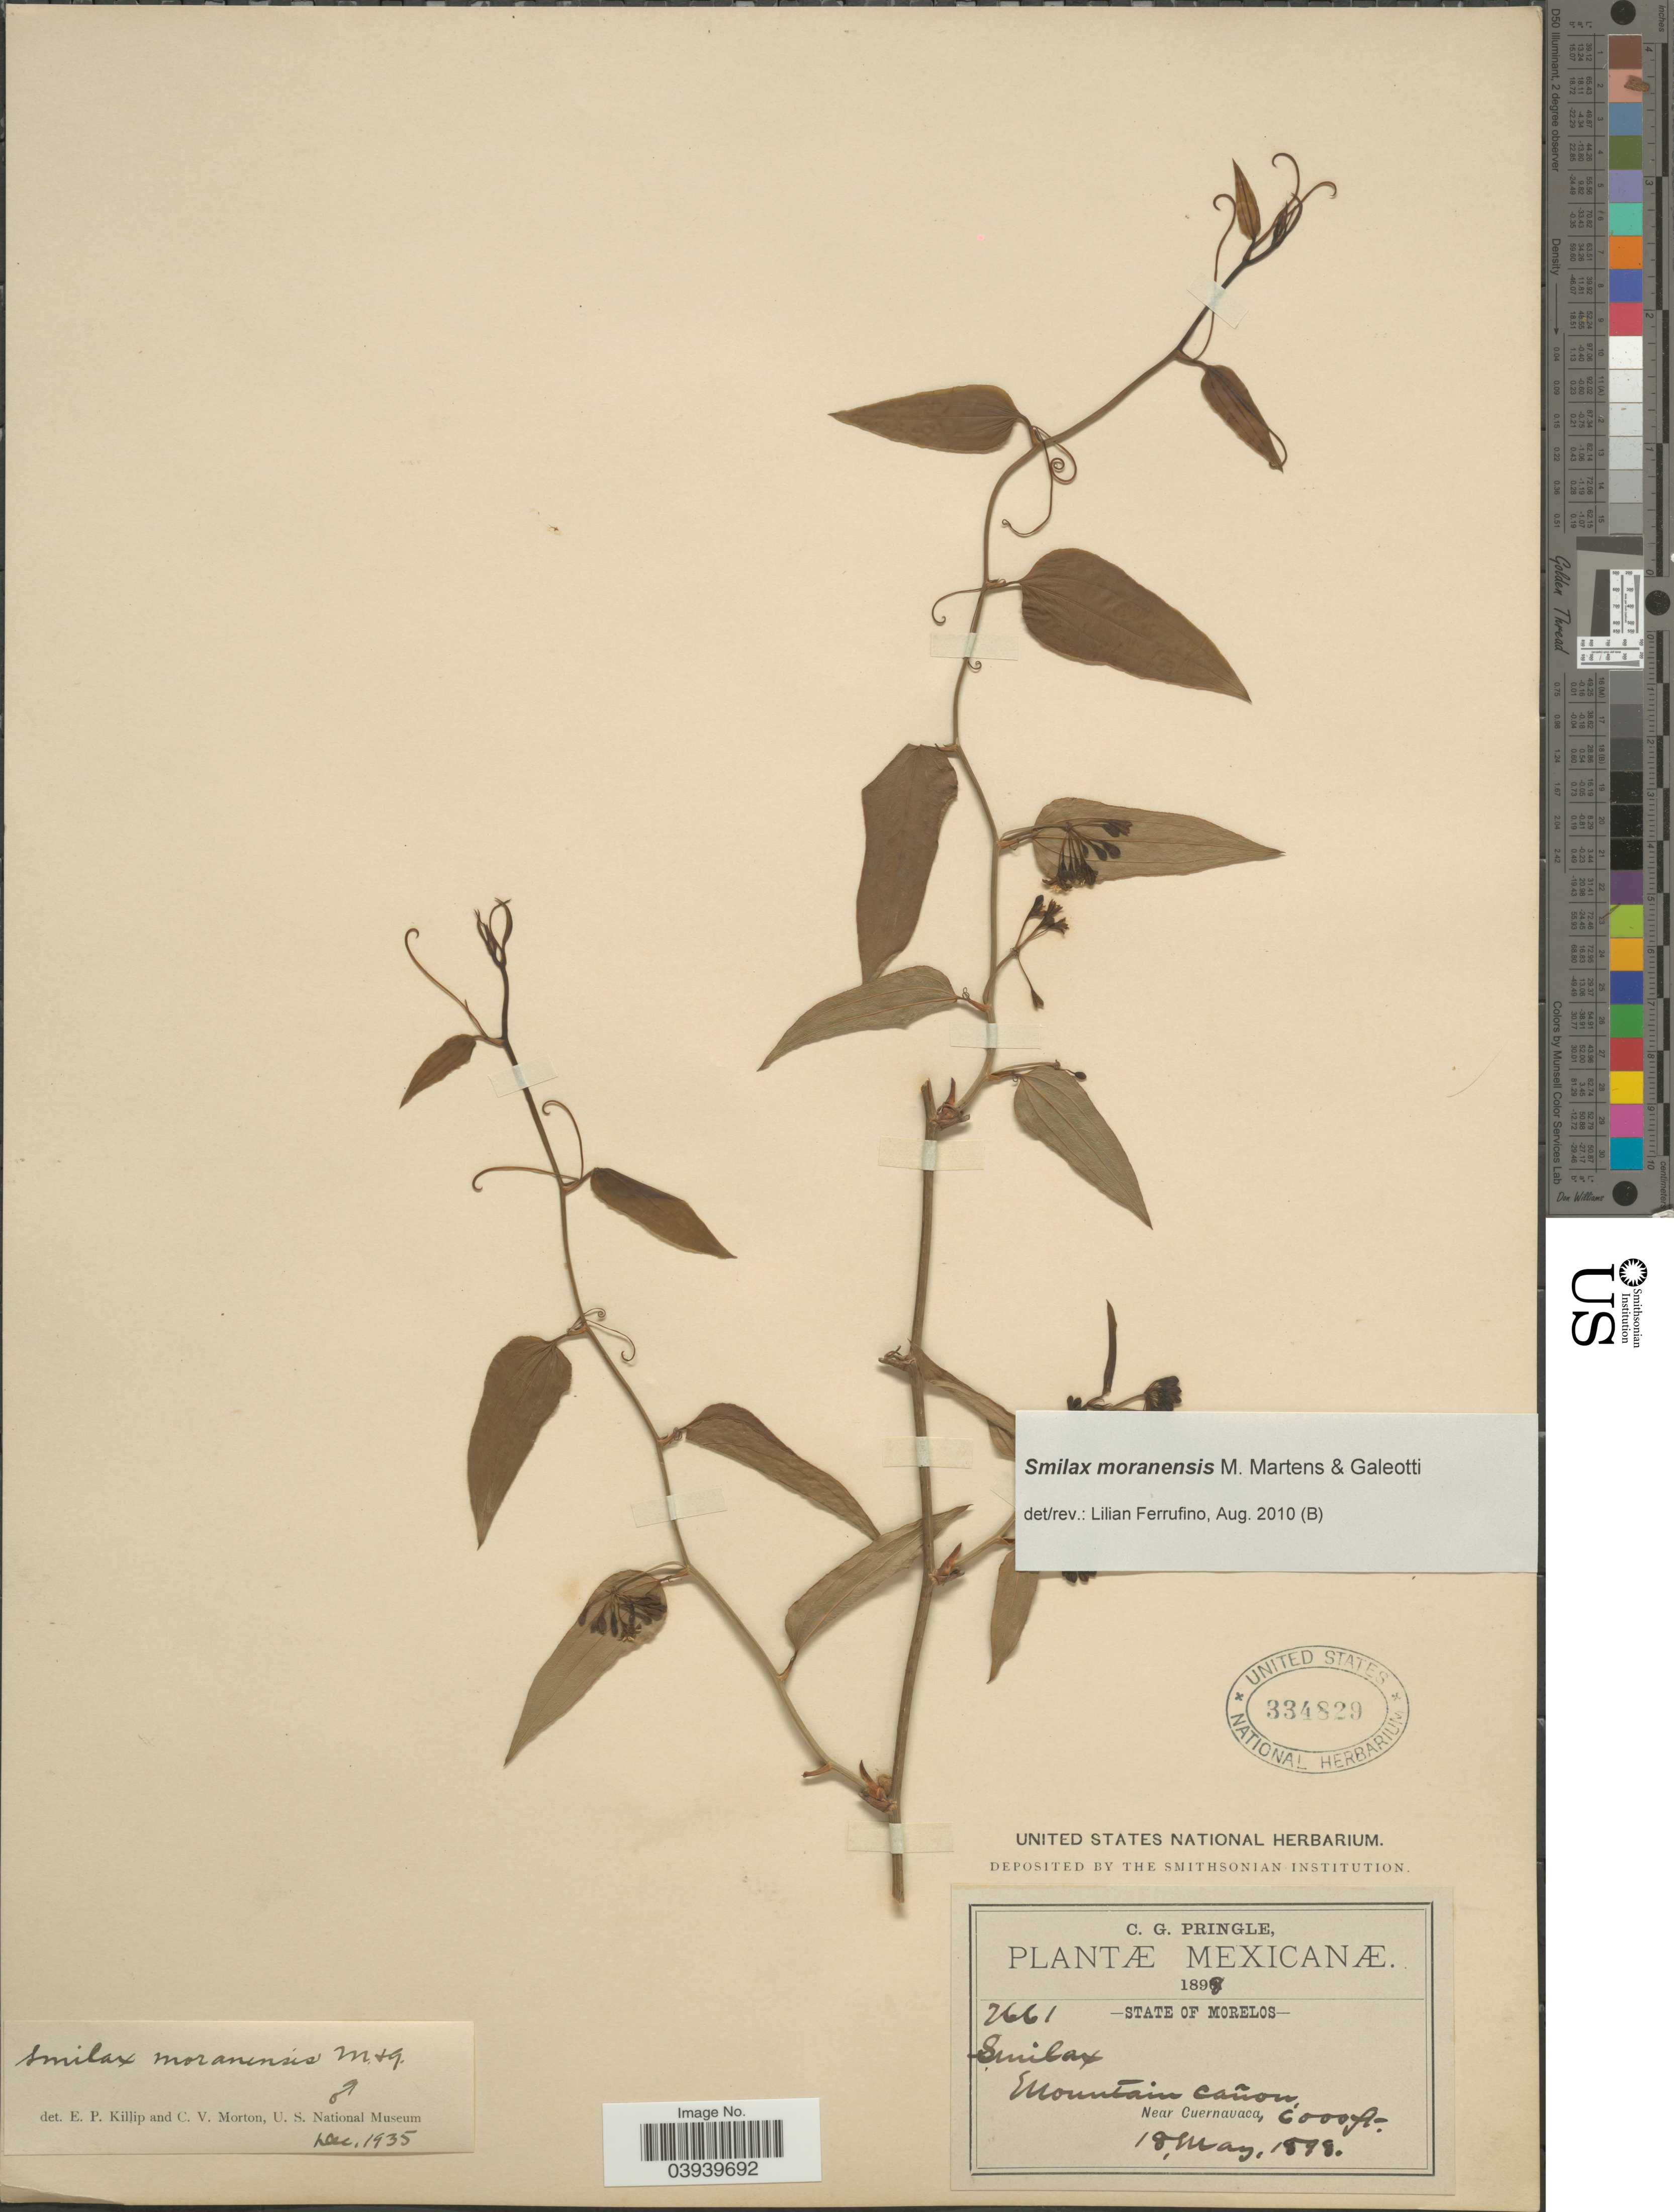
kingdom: Plantae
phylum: Tracheophyta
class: Liliopsida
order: Liliales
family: Smilacaceae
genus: Smilax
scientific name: Smilax moranensis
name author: M. Martens & Galeotti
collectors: C. G. Pringle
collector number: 2661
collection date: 1898-05-18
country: Mexico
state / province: Morelos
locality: Mountain Cañon. Near Cuernavaca.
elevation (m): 1829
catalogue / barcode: US 334829